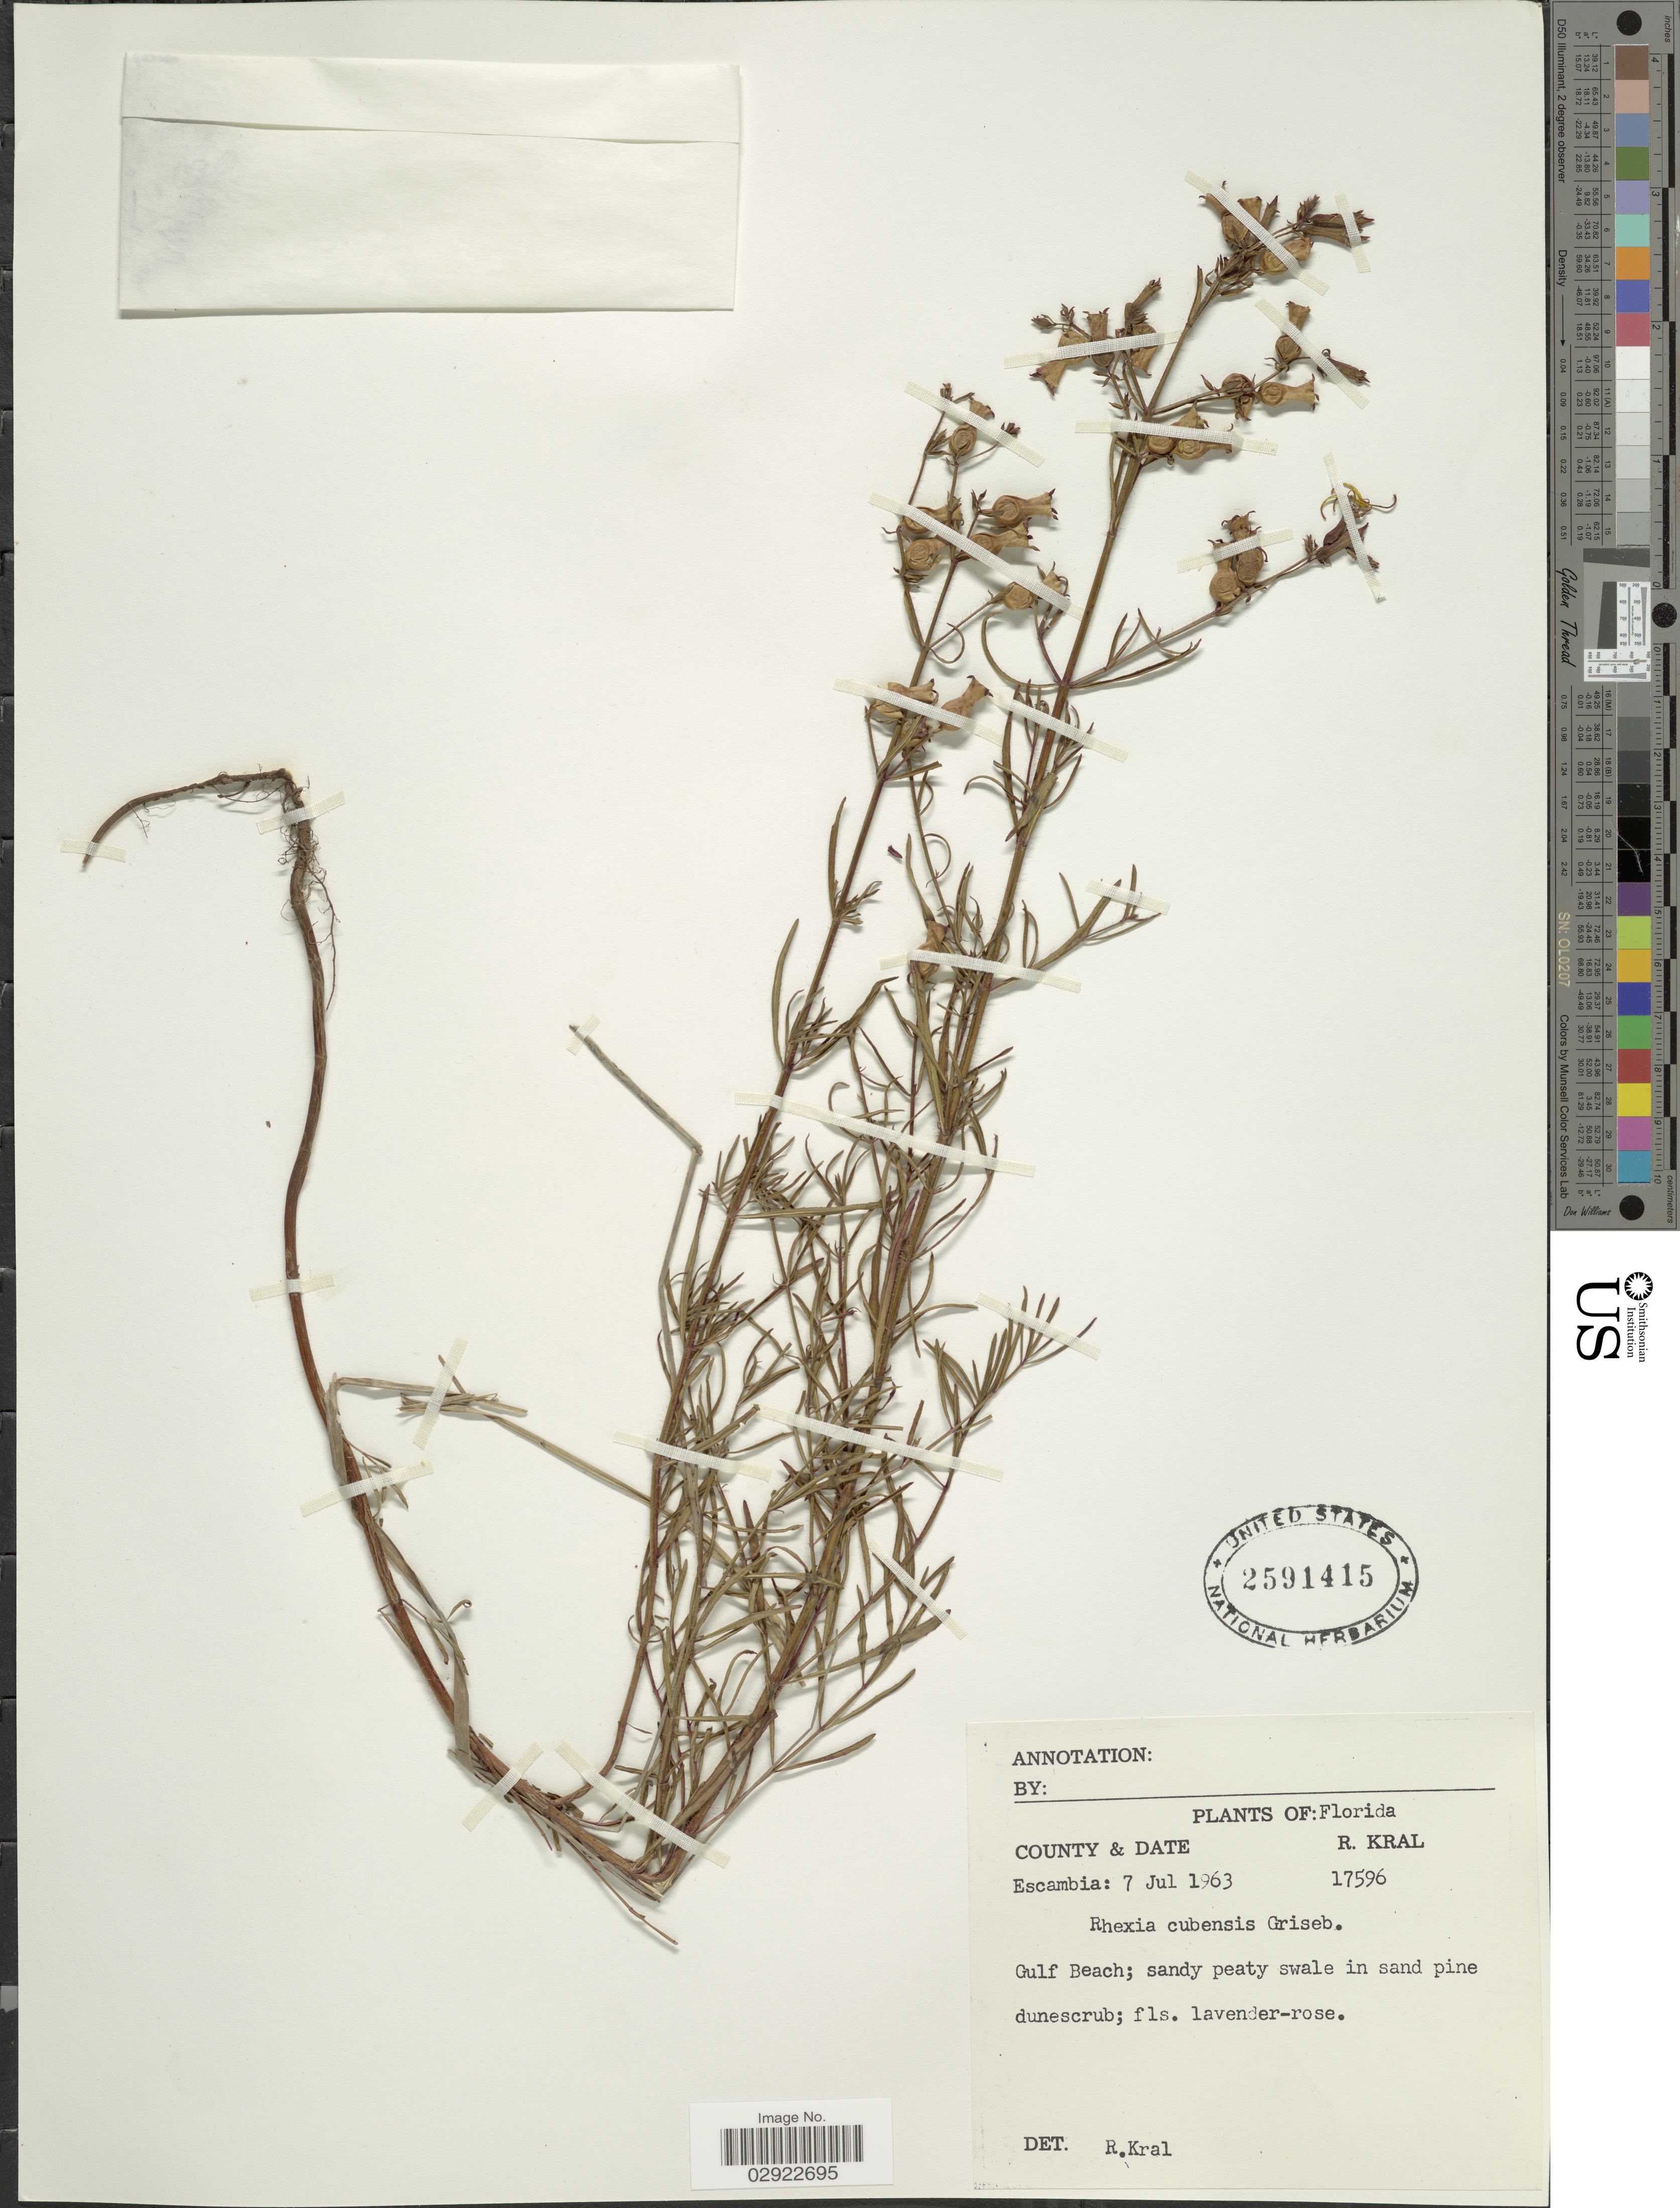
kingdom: Plantae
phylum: Tracheophyta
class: Magnoliopsida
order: Myrtales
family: Melastomataceae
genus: Rhexia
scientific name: Rhexia cubensis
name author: Griseb.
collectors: R. Kral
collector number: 17596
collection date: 1963-07-07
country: United States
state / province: Florida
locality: Escambia County. Gulf Beach.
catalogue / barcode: US 2591415